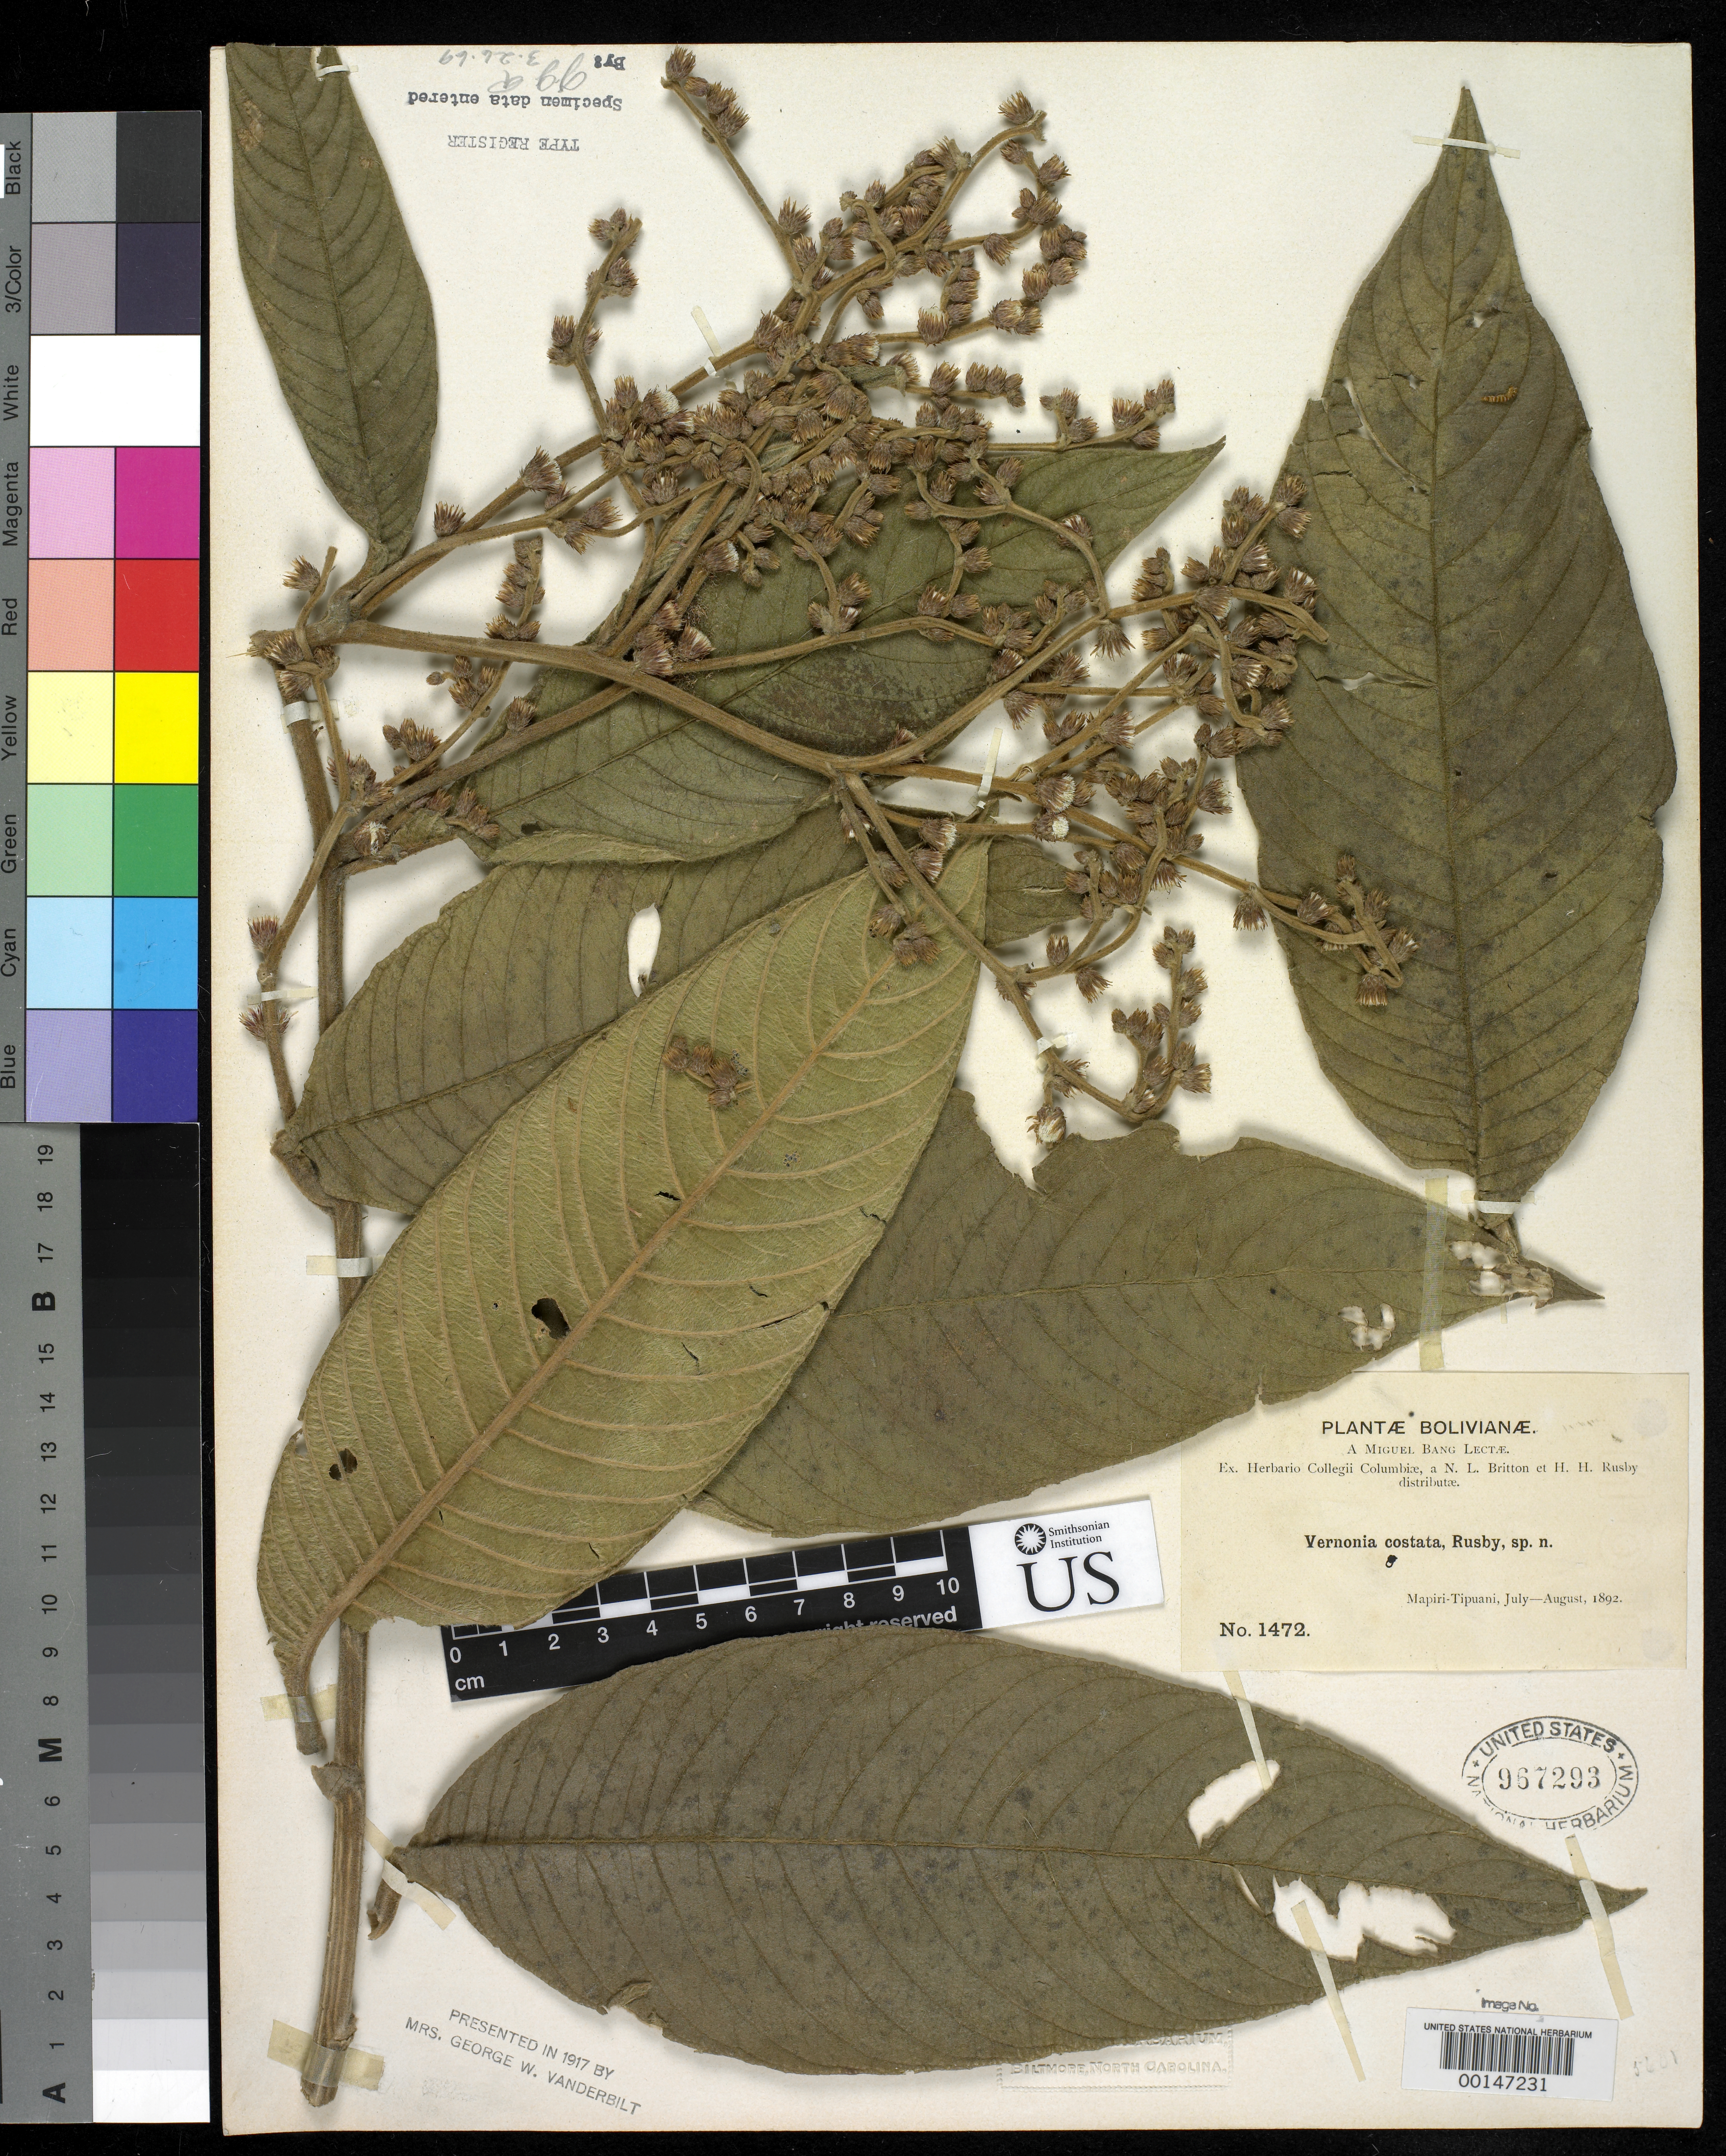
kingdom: Plantae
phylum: Tracheophyta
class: Magnoliopsida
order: Asterales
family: Asteraceae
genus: Vernonia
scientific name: Vernonia costata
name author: Rusby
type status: Isotype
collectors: M. Bang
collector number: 1472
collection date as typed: Jul 1892 to -- Aug 1892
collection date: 1892-07/1892-08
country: Bolivia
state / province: La Paz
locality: Mapiri-Tipuani.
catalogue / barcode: US 967293